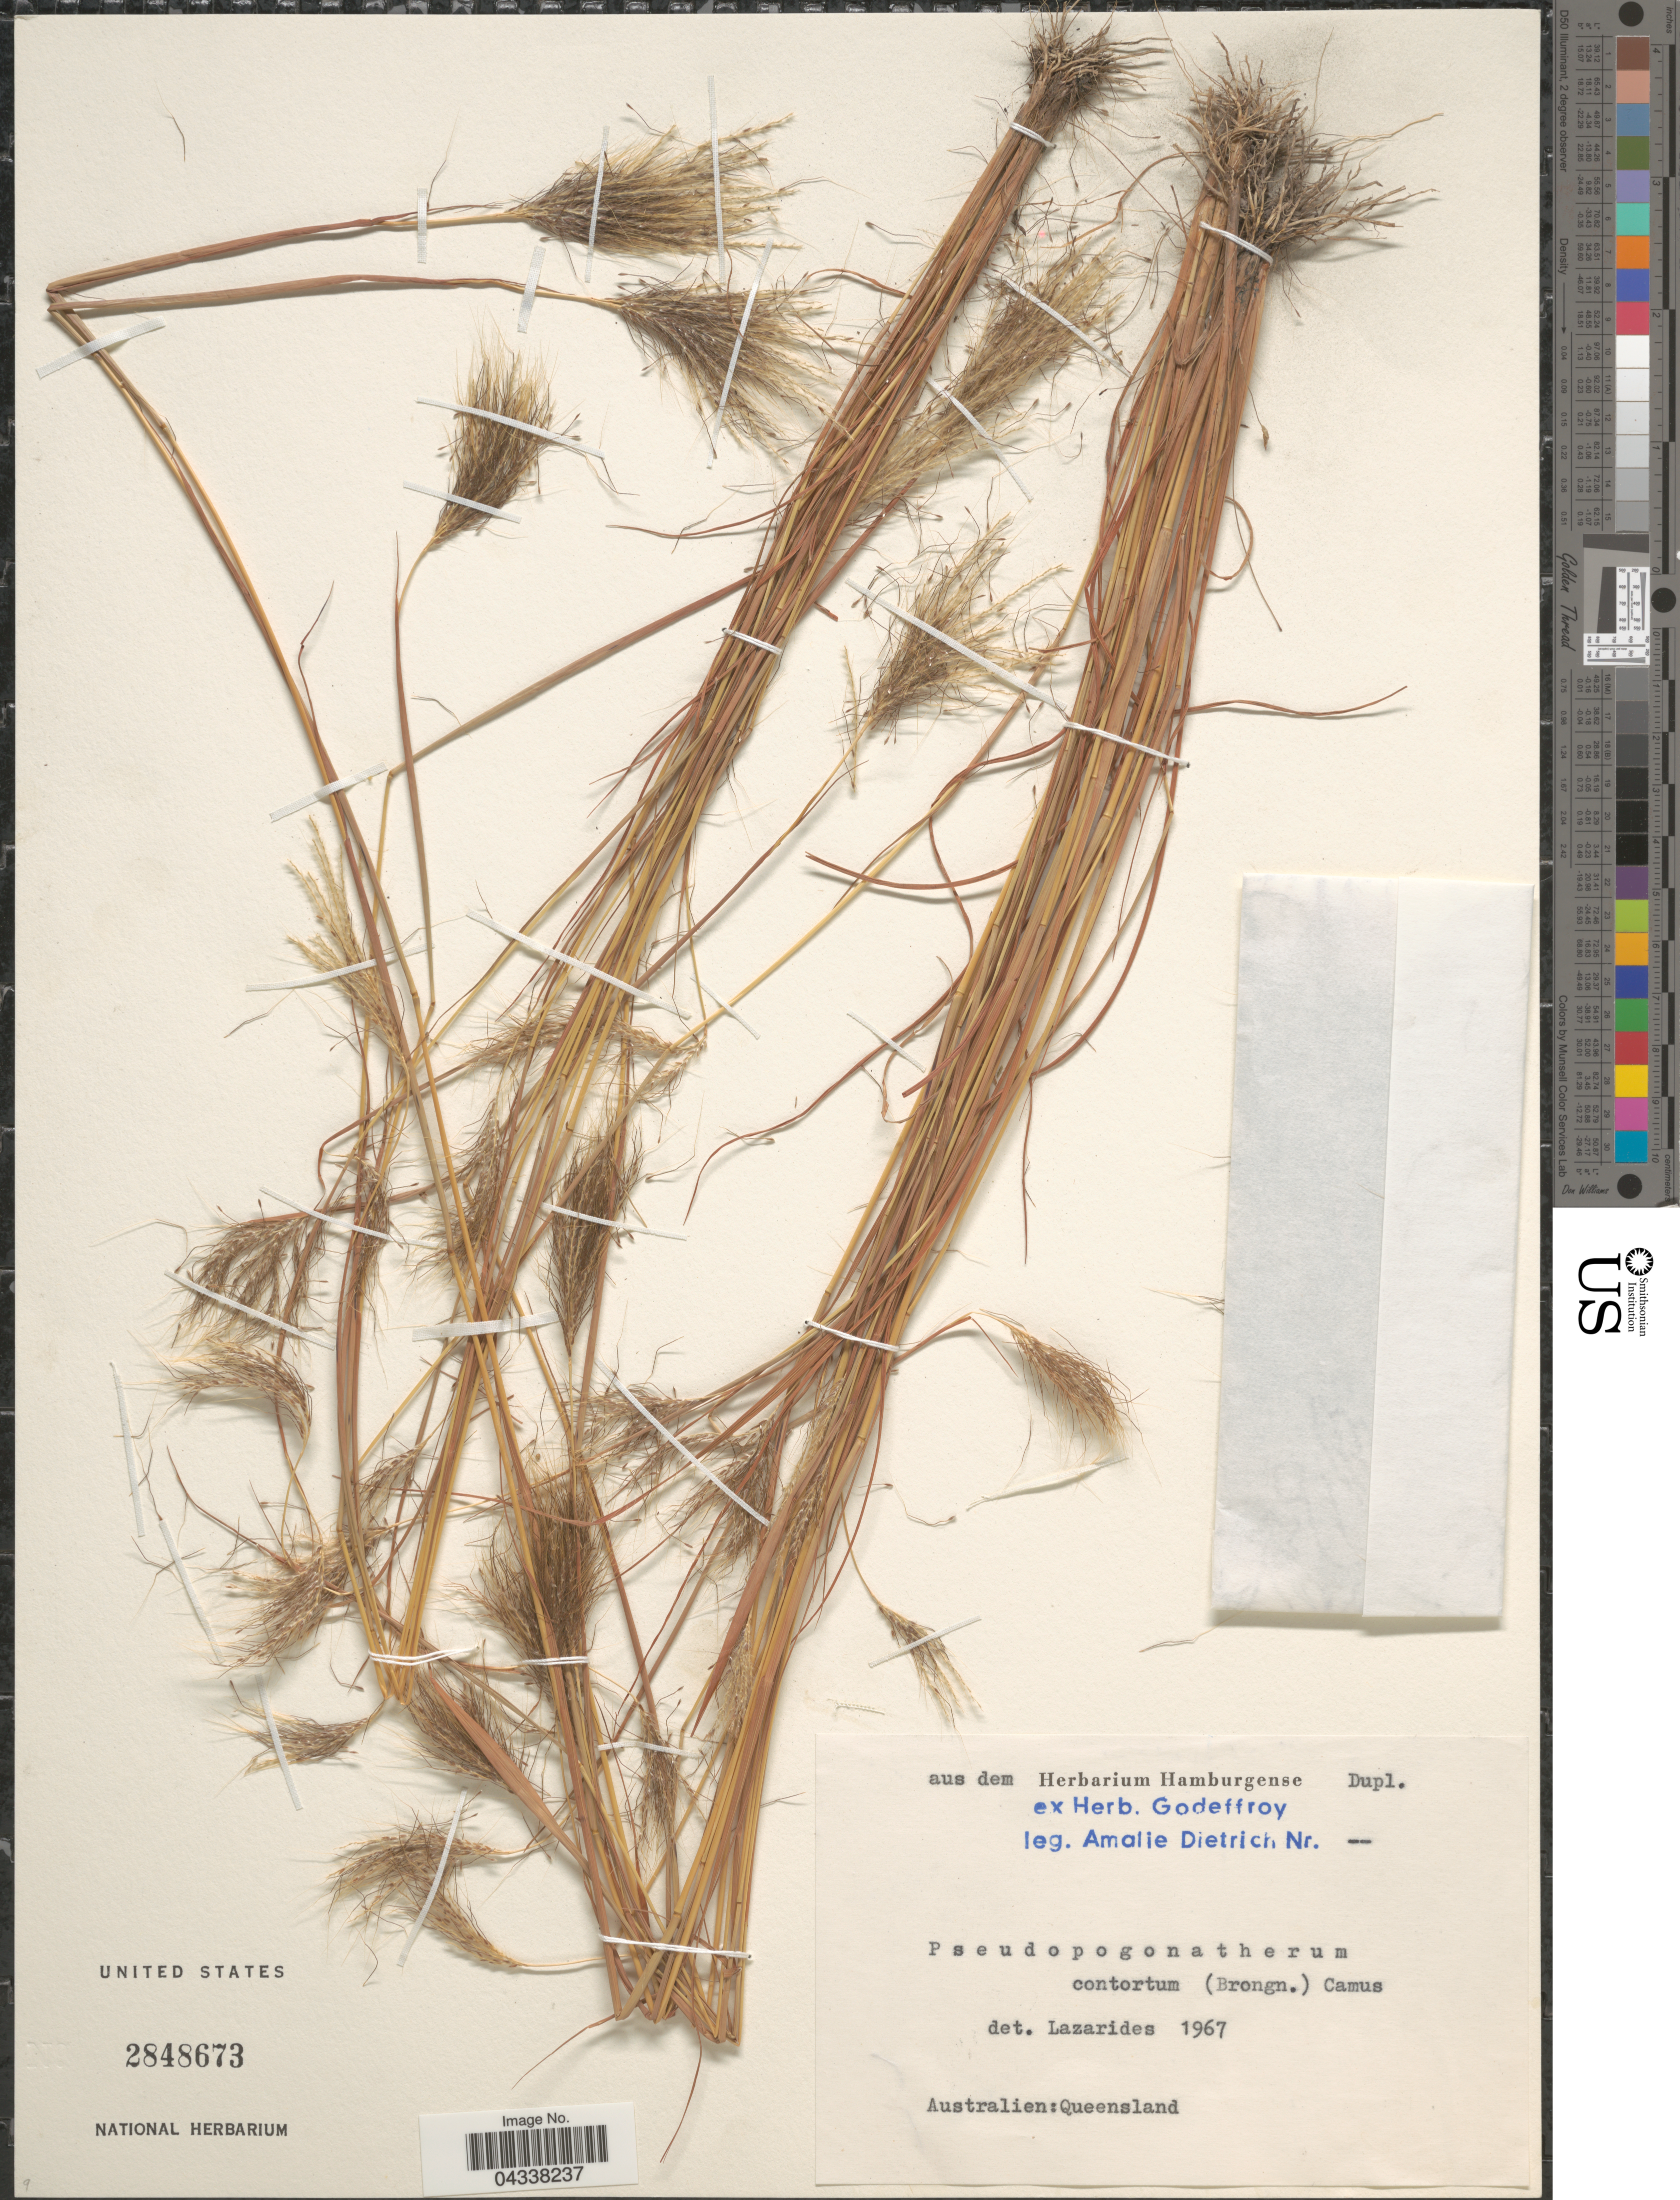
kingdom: Plantae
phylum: Tracheophyta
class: Liliopsida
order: Poales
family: Poaceae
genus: Pseudopogonatherum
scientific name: Pseudopogonatherum contortum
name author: A. Camus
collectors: A. G. Dietrich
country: Australia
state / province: Queensland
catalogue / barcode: US 2848673